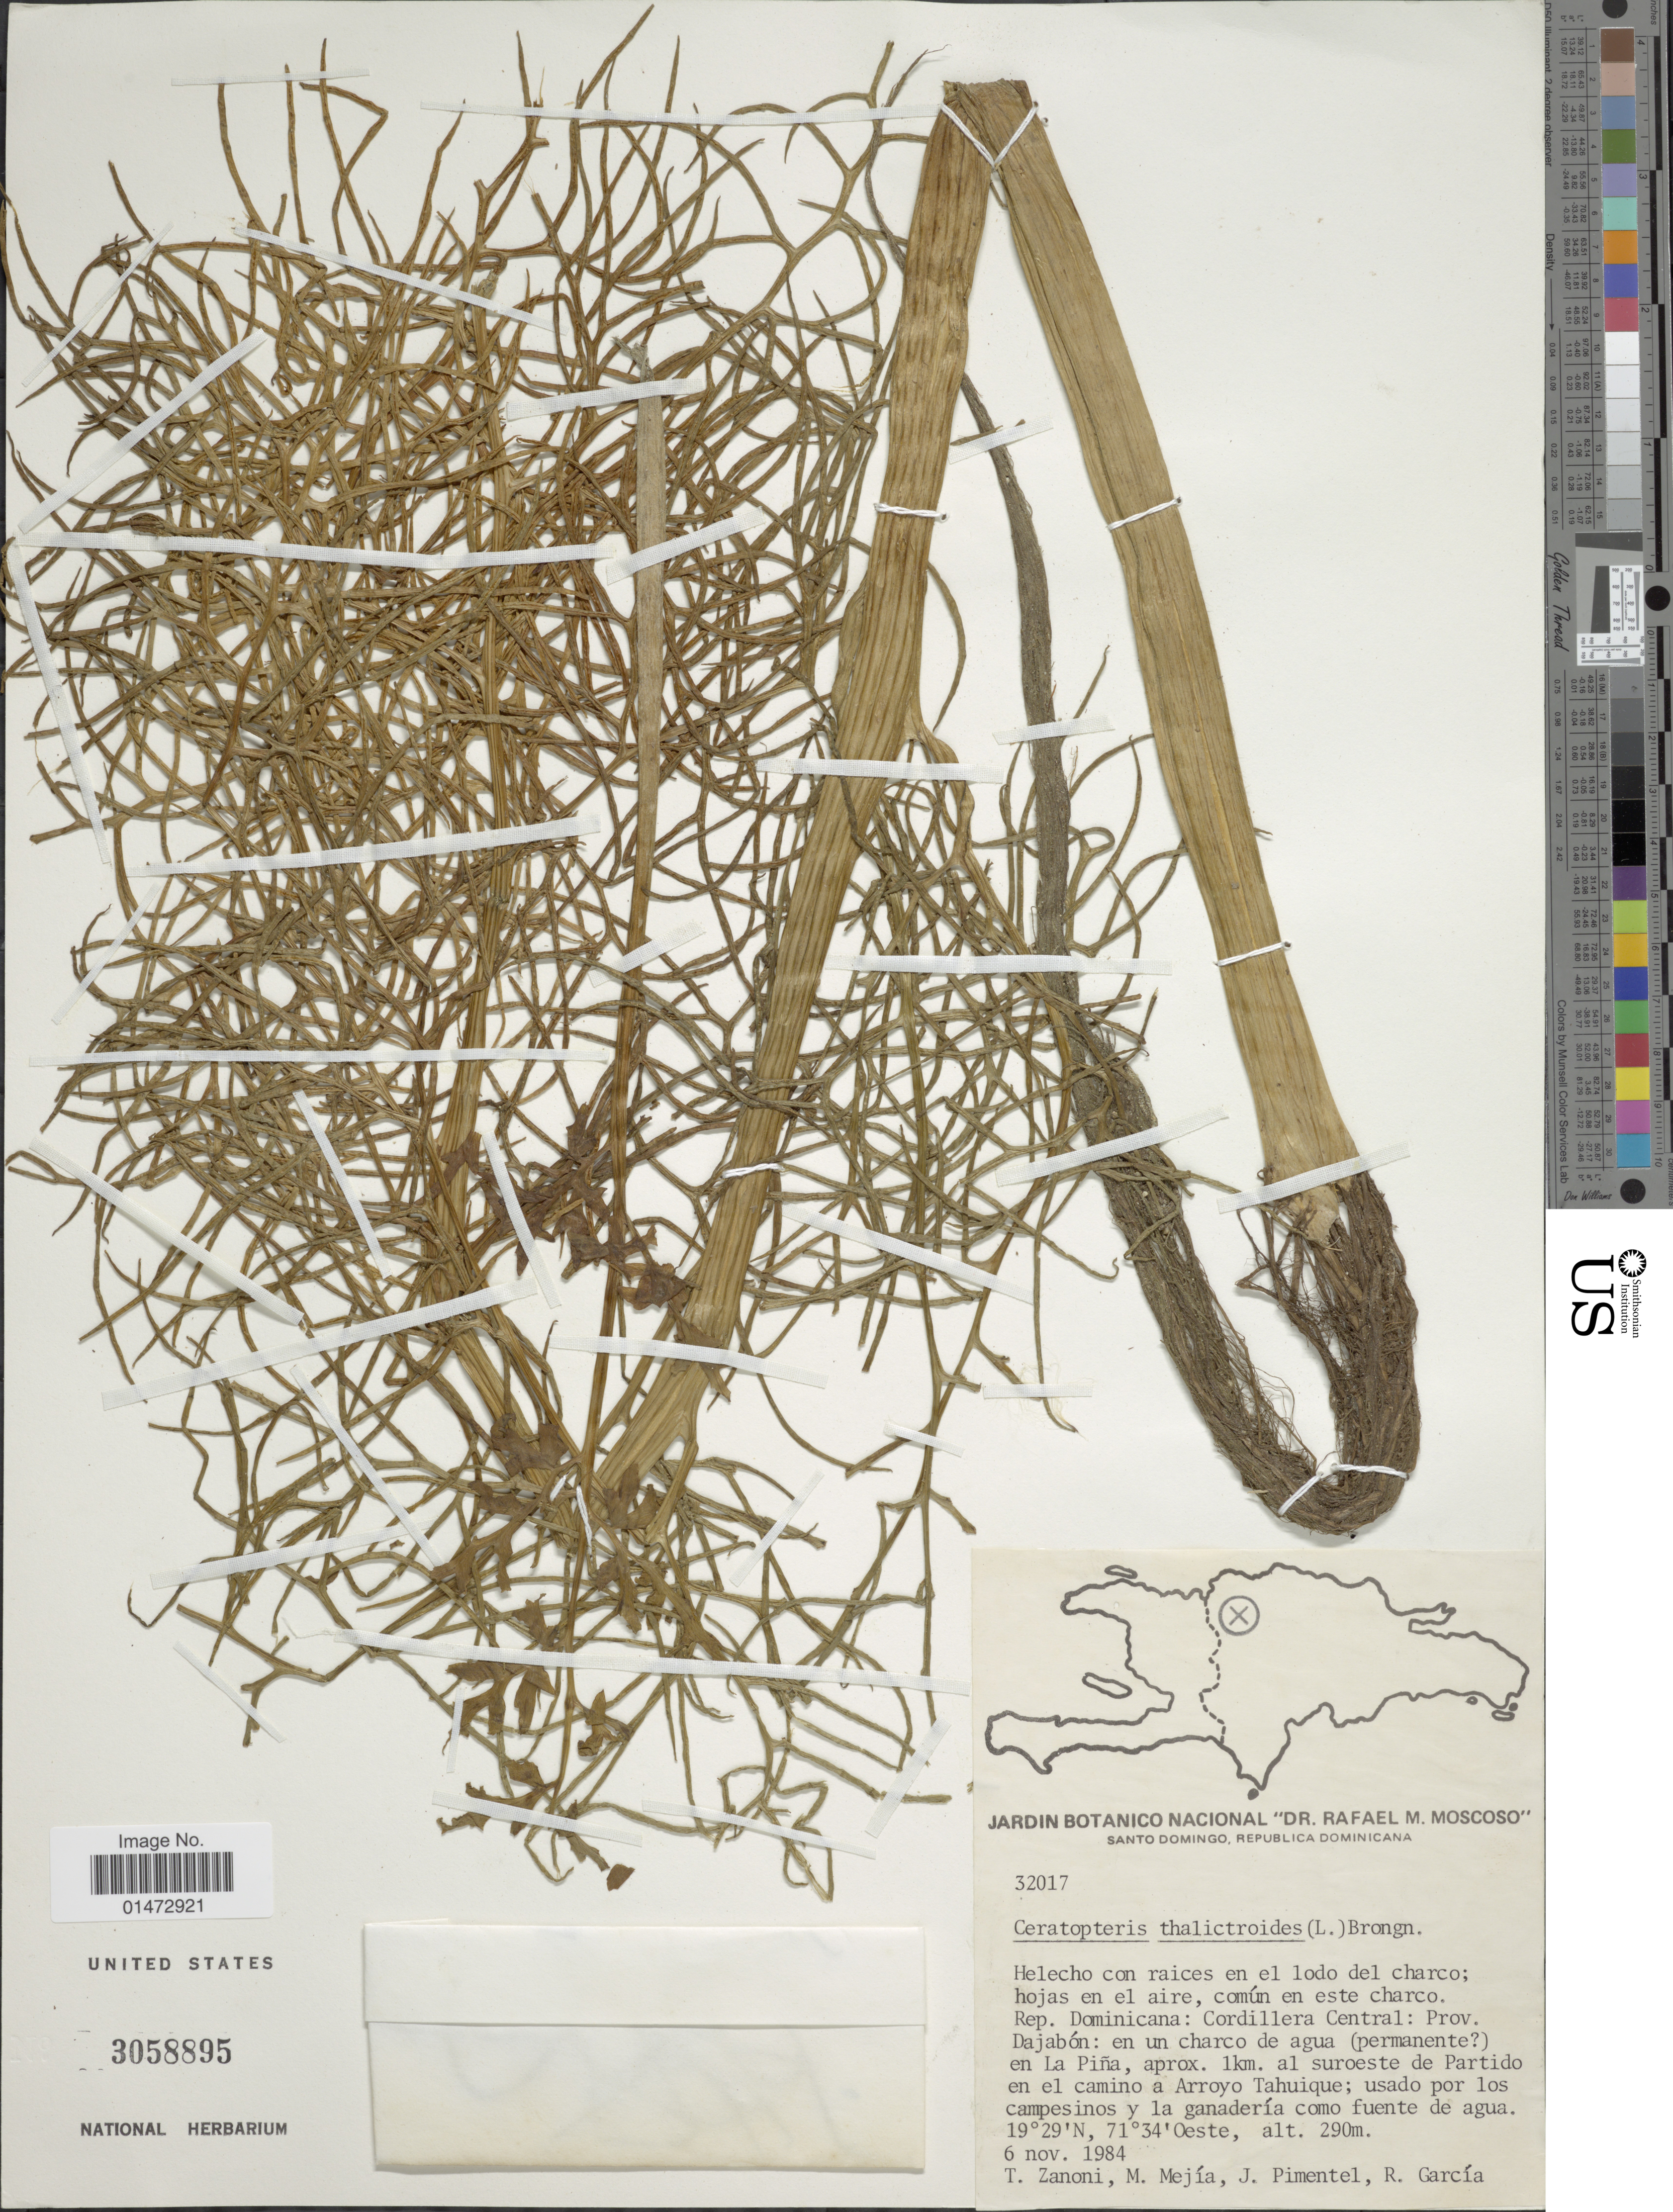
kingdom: Plantae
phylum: Tracheophyta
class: Polypodiopsida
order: Polypodiales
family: Pteridaceae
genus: Ceratopteris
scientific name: Ceratopteris thalictroides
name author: (L.) Brongn.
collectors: T. A. Zanoni, M. Mejia, J. Pimentel & R. García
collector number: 32017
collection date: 1984-11-06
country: Dominican Republic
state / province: Dajabón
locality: Cordillera Central: Prov. Dajabón: en un charco de agua (permanente [unsure placement]) en La Piña, aprox. 1km. al suroeste de Partibo en el camino a Arroyo Tahuique; usado por los campesinos y la ganadería como fuente de agua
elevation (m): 290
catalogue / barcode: US 3058895